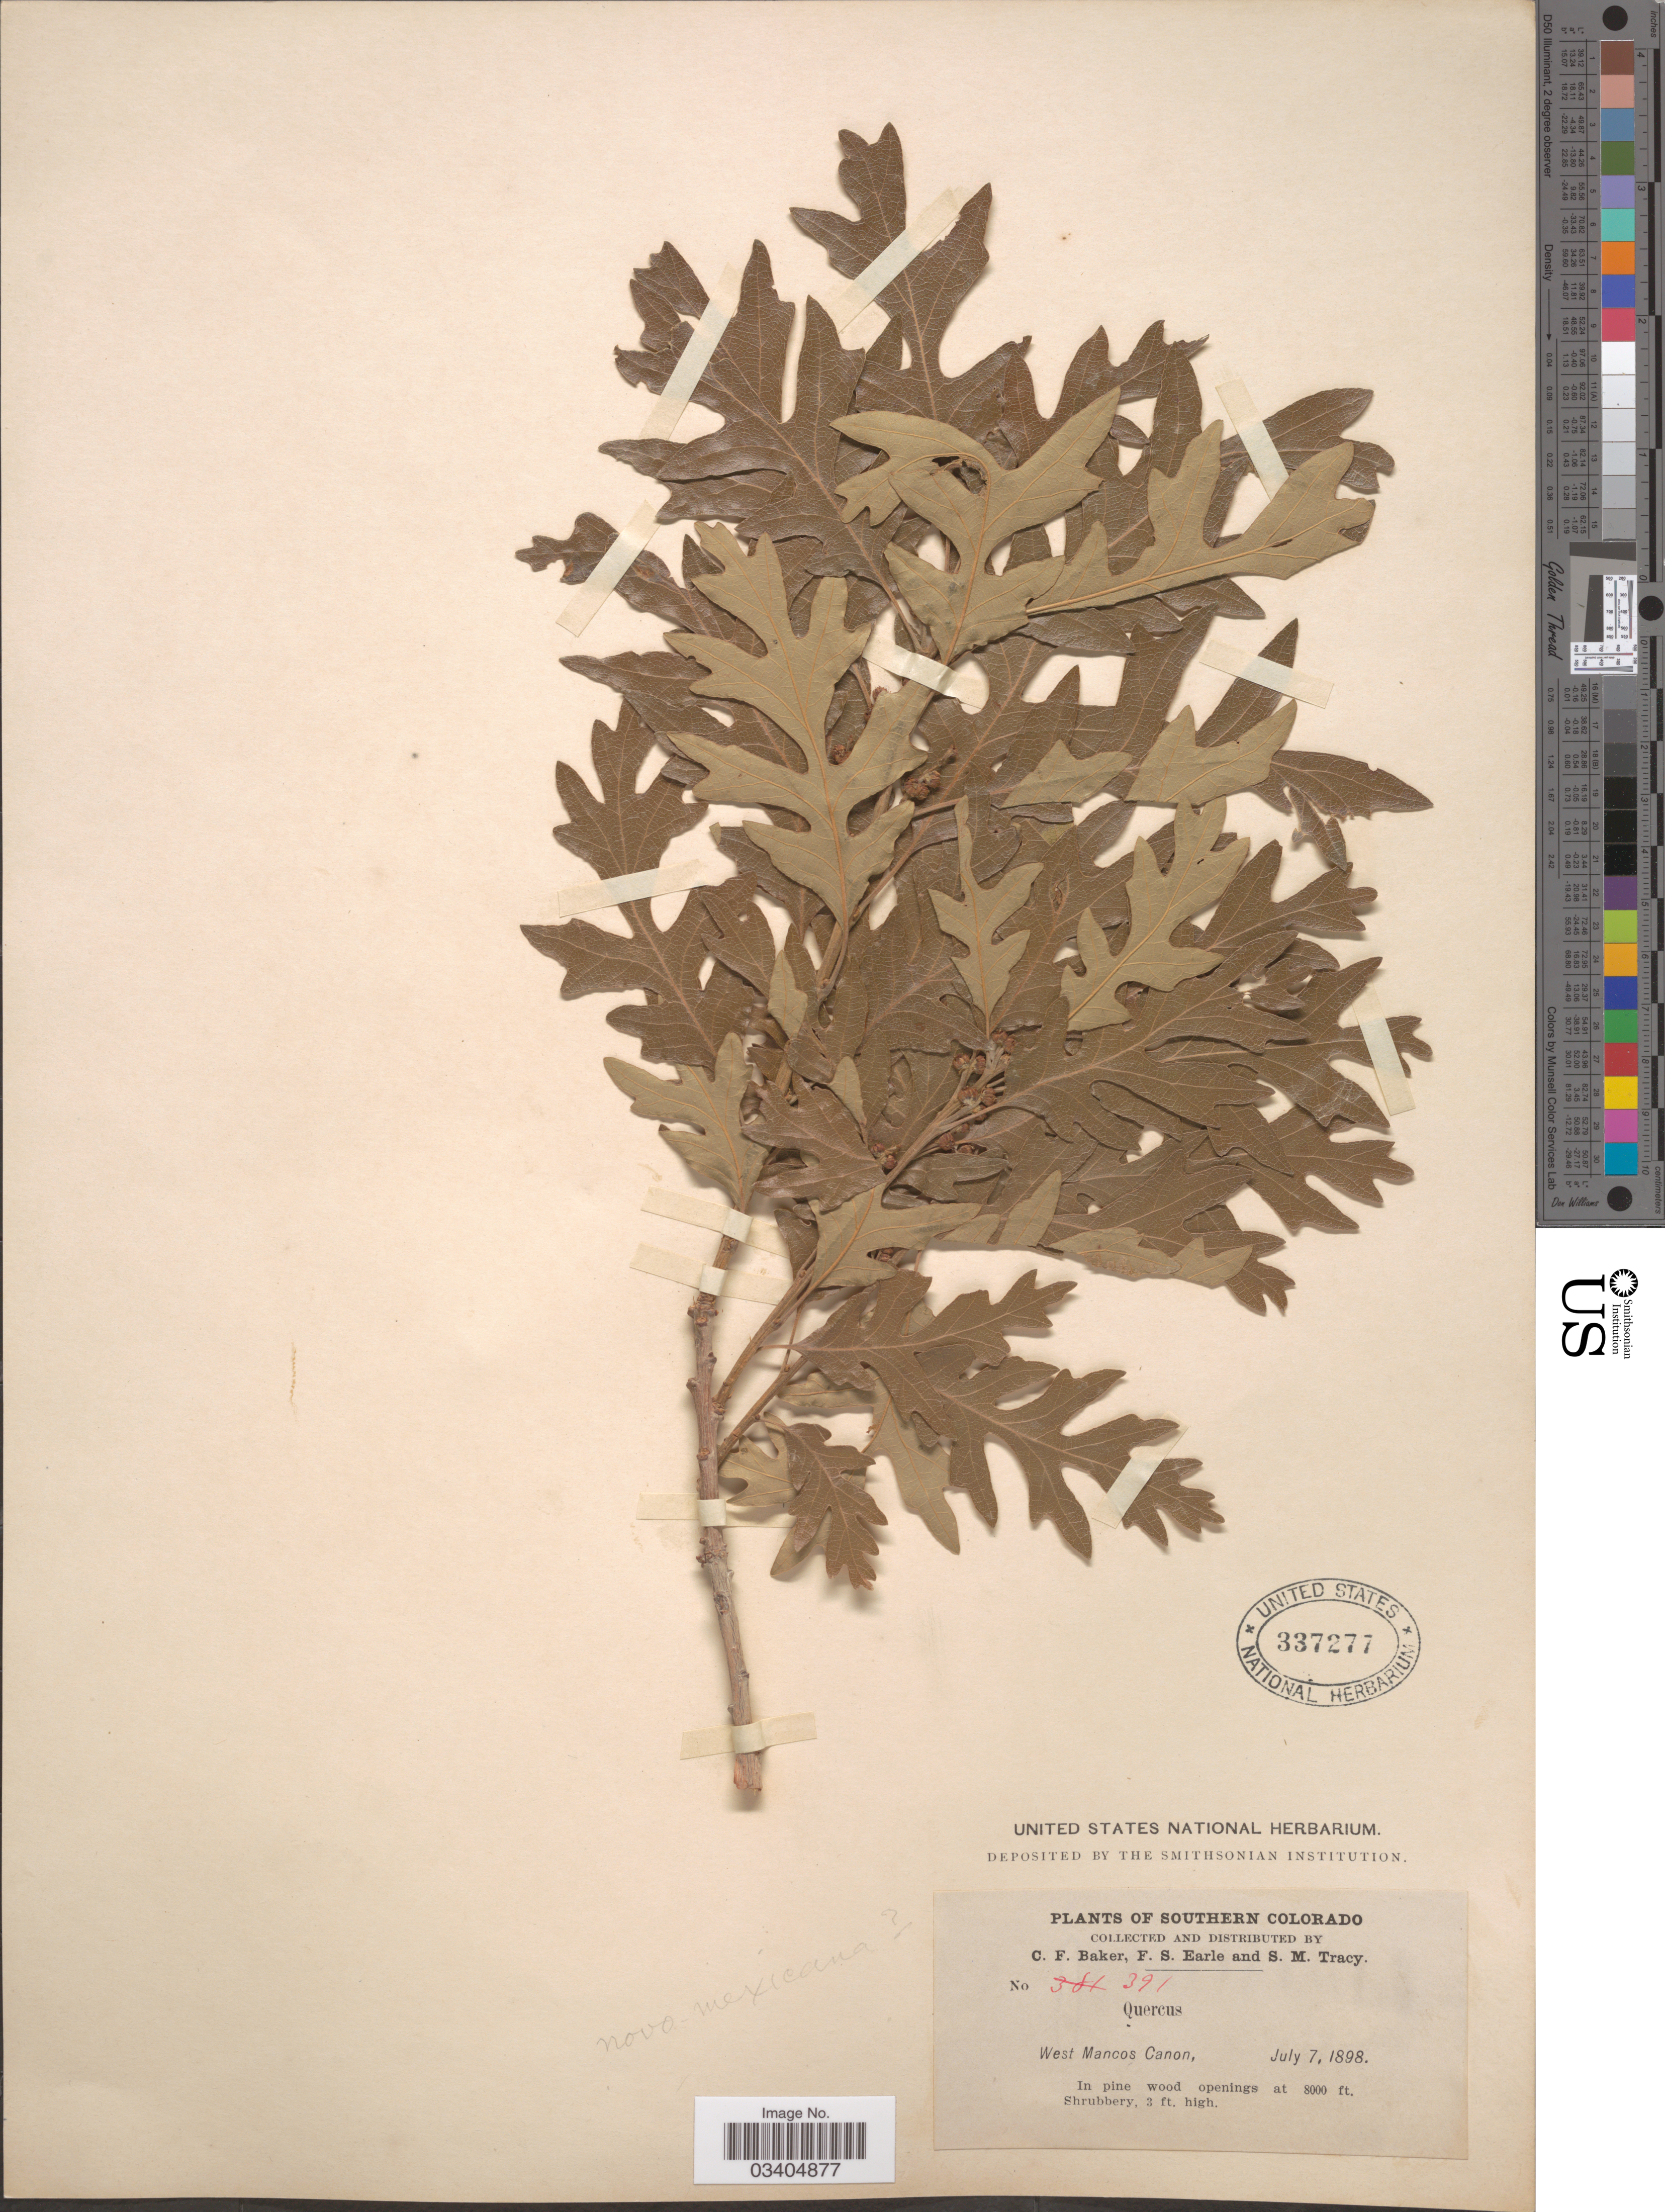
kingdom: Plantae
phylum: Tracheophyta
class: Magnoliopsida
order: Fagales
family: Fagaceae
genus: Quercus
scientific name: Quercus gambelii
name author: Nutt.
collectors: C. F. Baker, F. S. Earle & S. M. Tracy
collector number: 391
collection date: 1898-07-07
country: United States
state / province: Colorado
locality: Southern Colorado. West Mancos Canon.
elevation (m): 2438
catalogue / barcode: US 337277